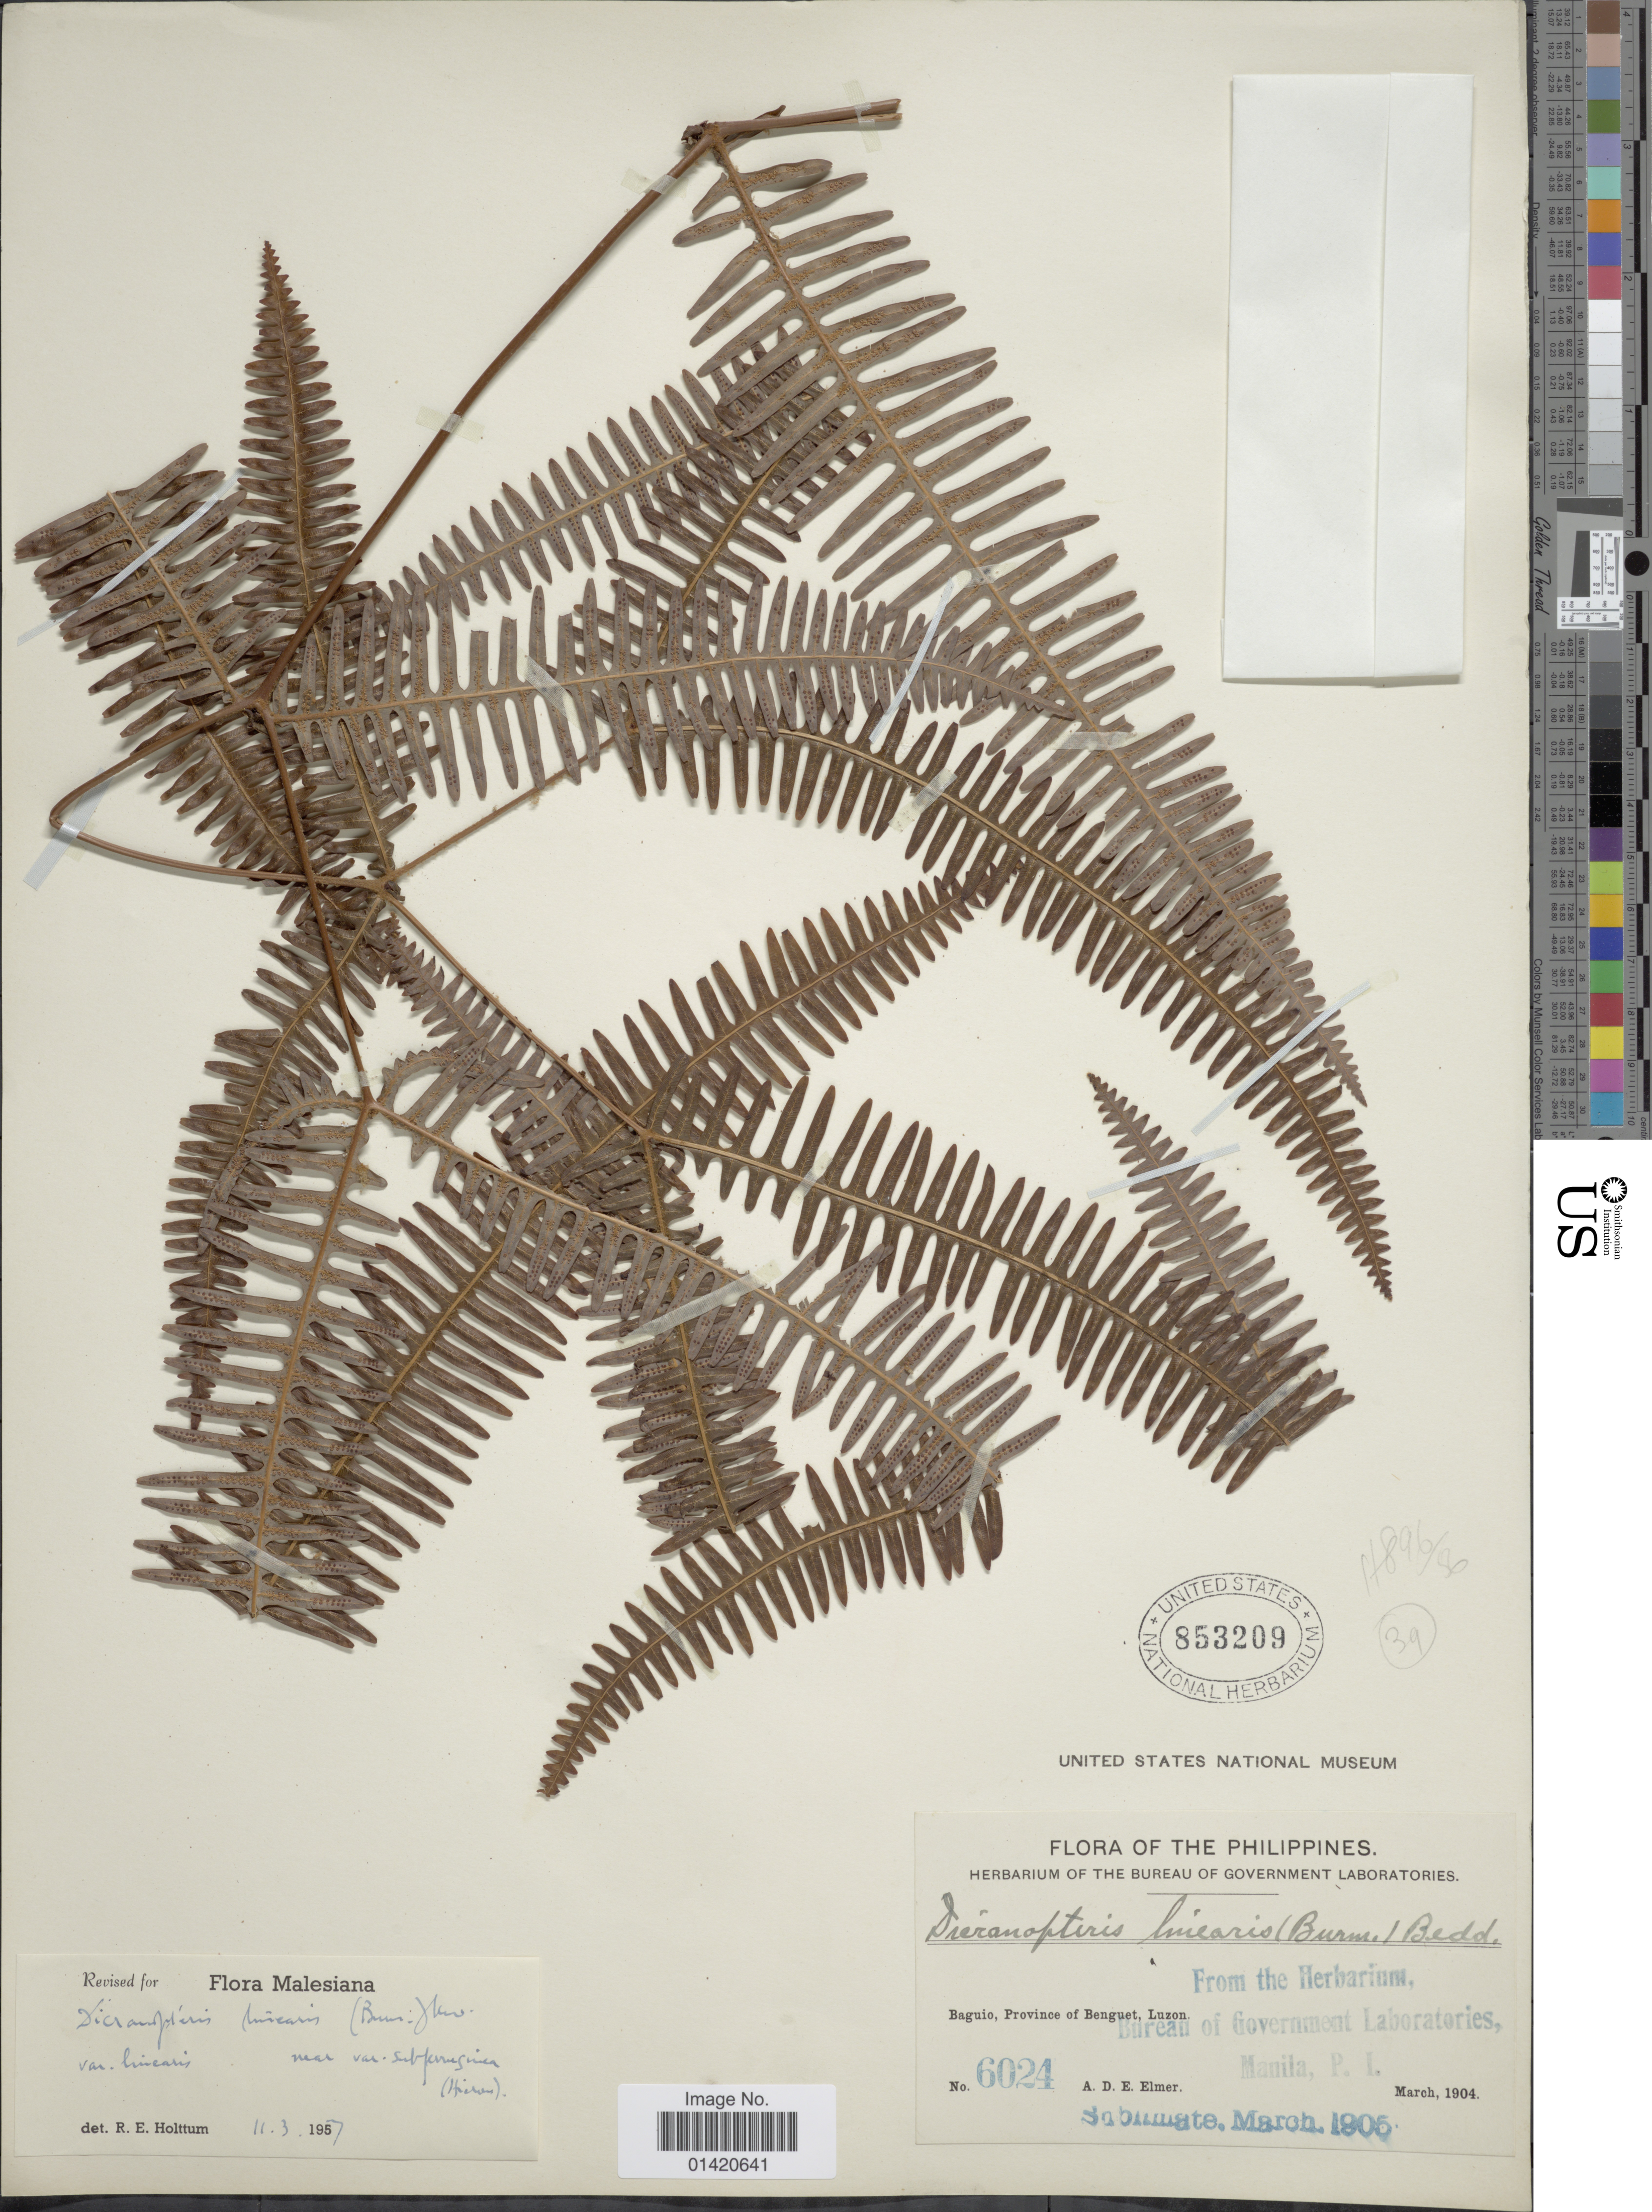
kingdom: Plantae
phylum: Tracheophyta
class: Polypodiopsida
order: Gleicheniales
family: Gleicheniaceae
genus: Dicranopteris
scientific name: Dicranopteris linearis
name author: (Burm. f.) Underw.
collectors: A. D. E. Elmer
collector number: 6024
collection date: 1904-03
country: Philippines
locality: Baguio, Province of Benguet, Luzon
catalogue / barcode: US 853209